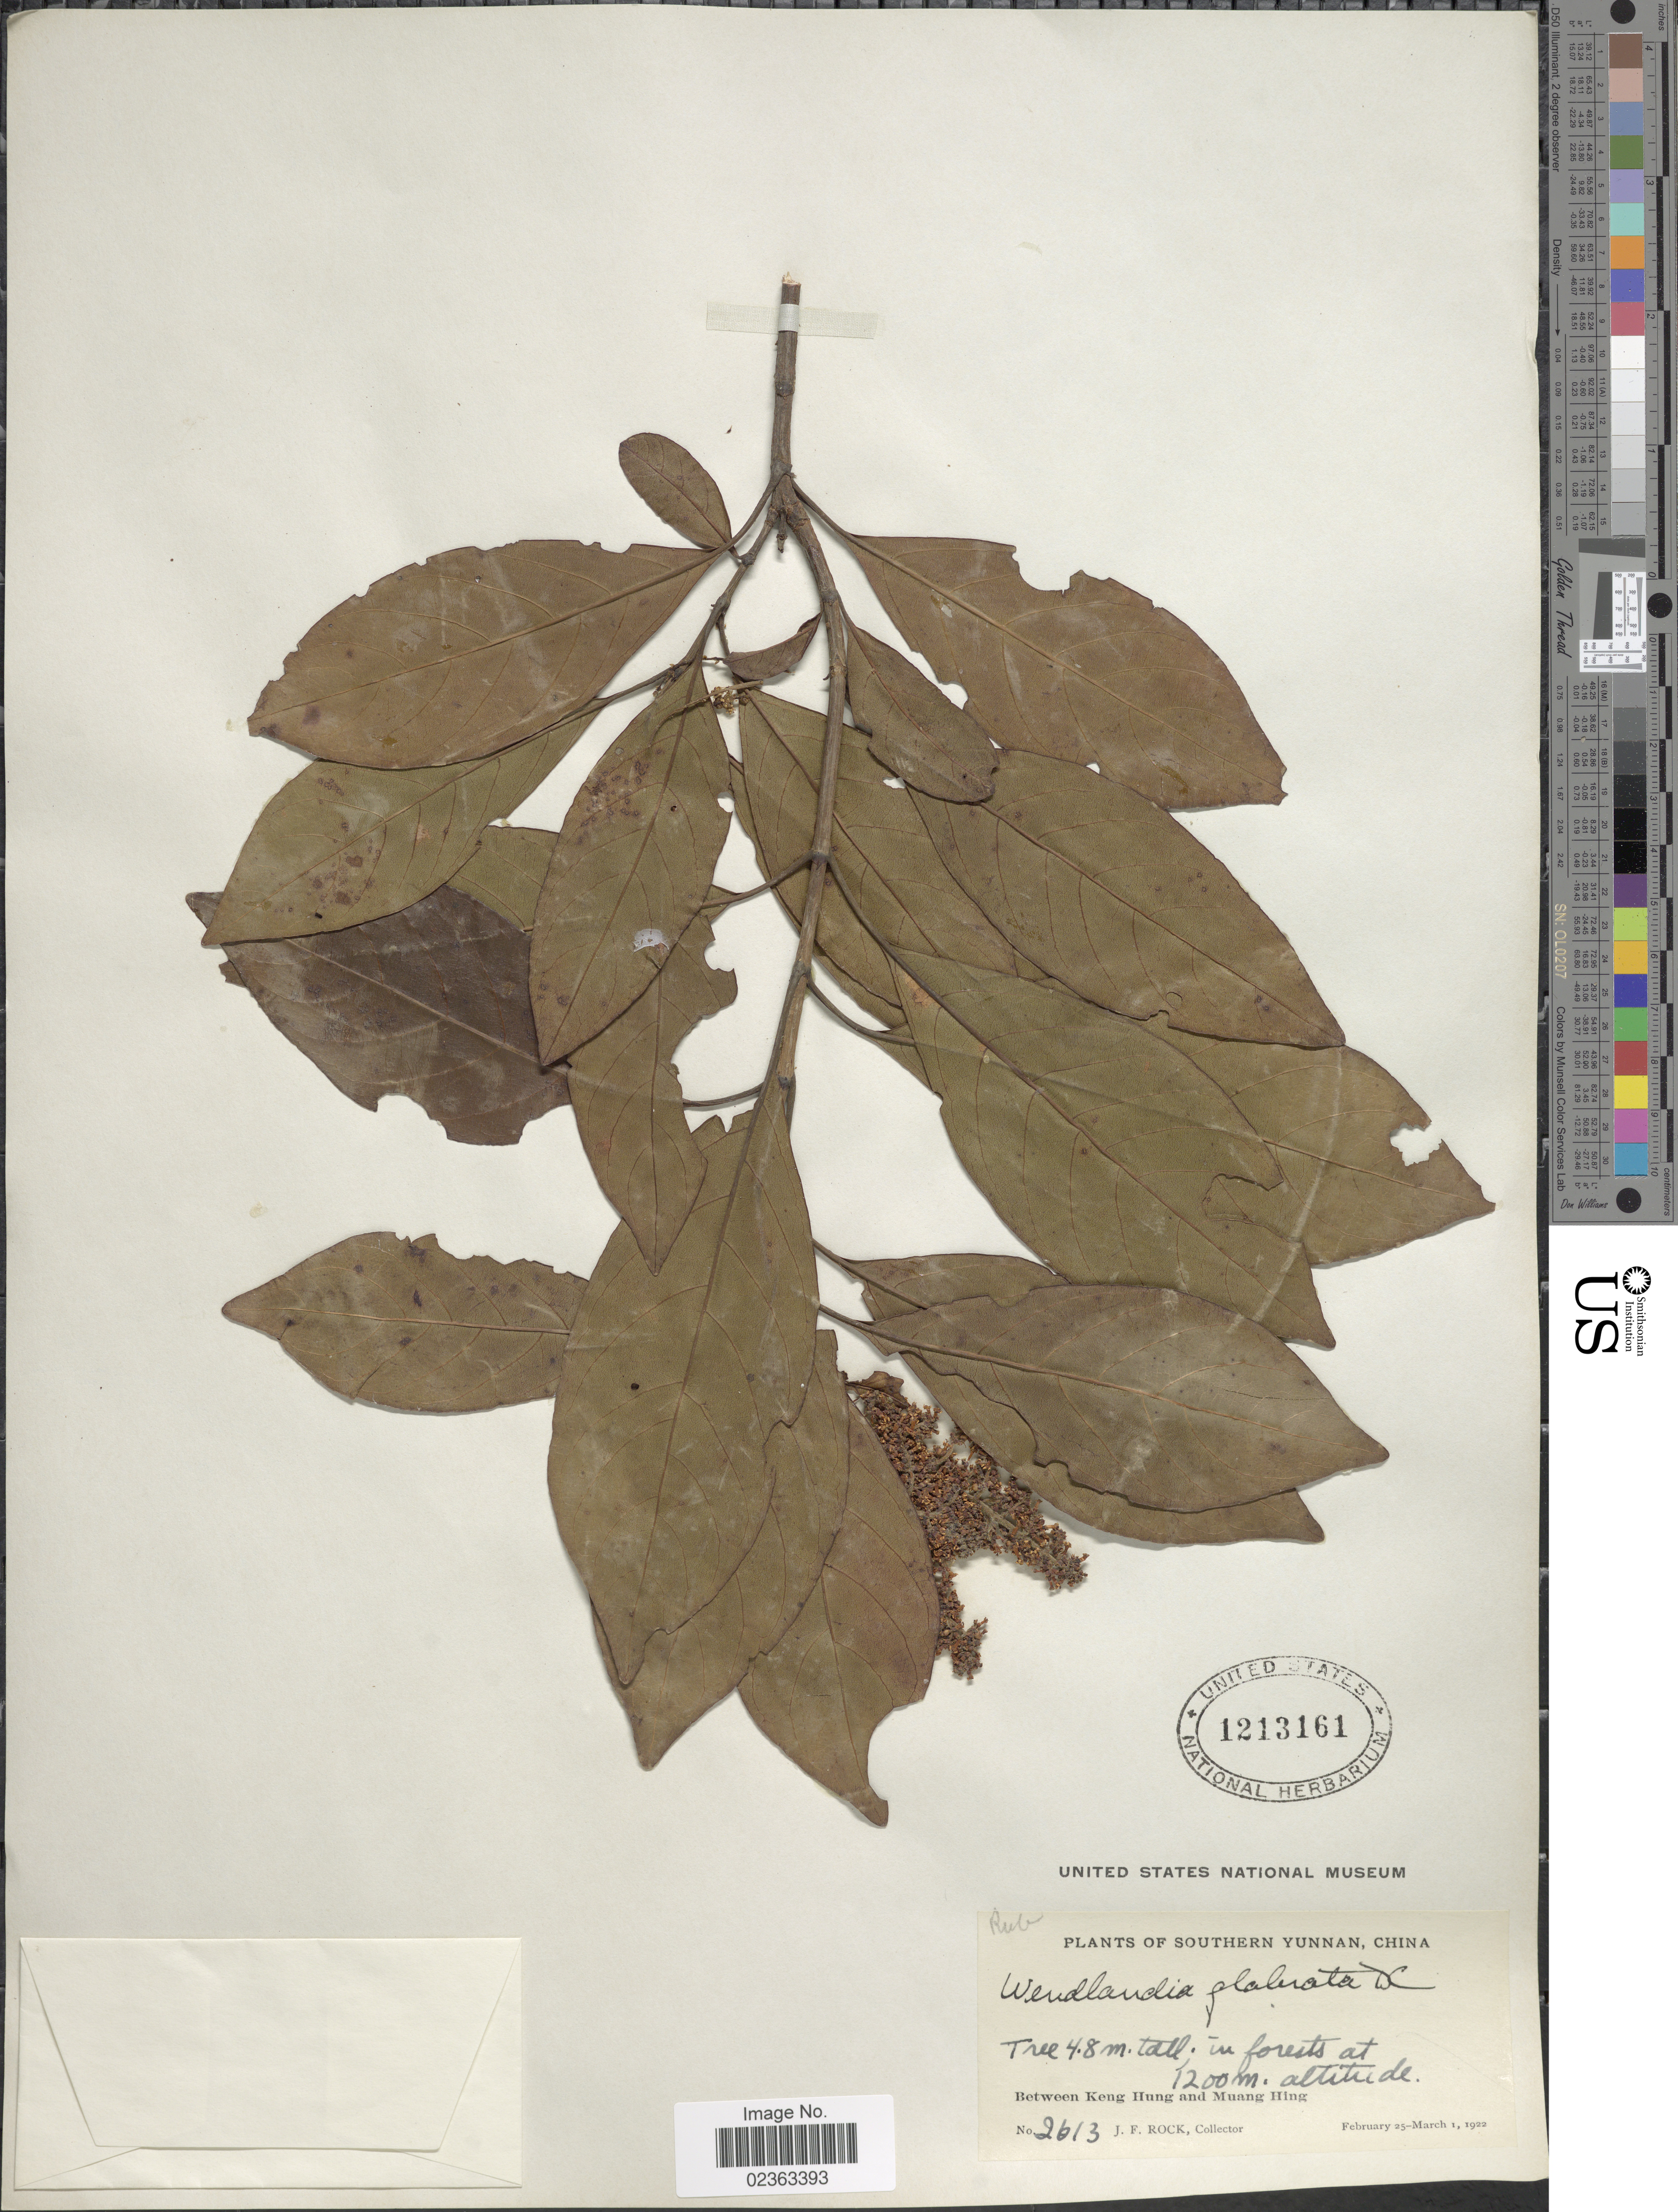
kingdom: Plantae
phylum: Tracheophyta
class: Magnoliopsida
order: Gentianales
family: Rubiaceae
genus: Wendlandia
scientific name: Wendlandia tinctoria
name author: DC.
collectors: J. Rock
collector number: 2613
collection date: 1922-02-25/1922-03-01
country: China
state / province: Yunnan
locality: Between Keng Hung and Muang Hing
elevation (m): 1200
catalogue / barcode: US 12131961